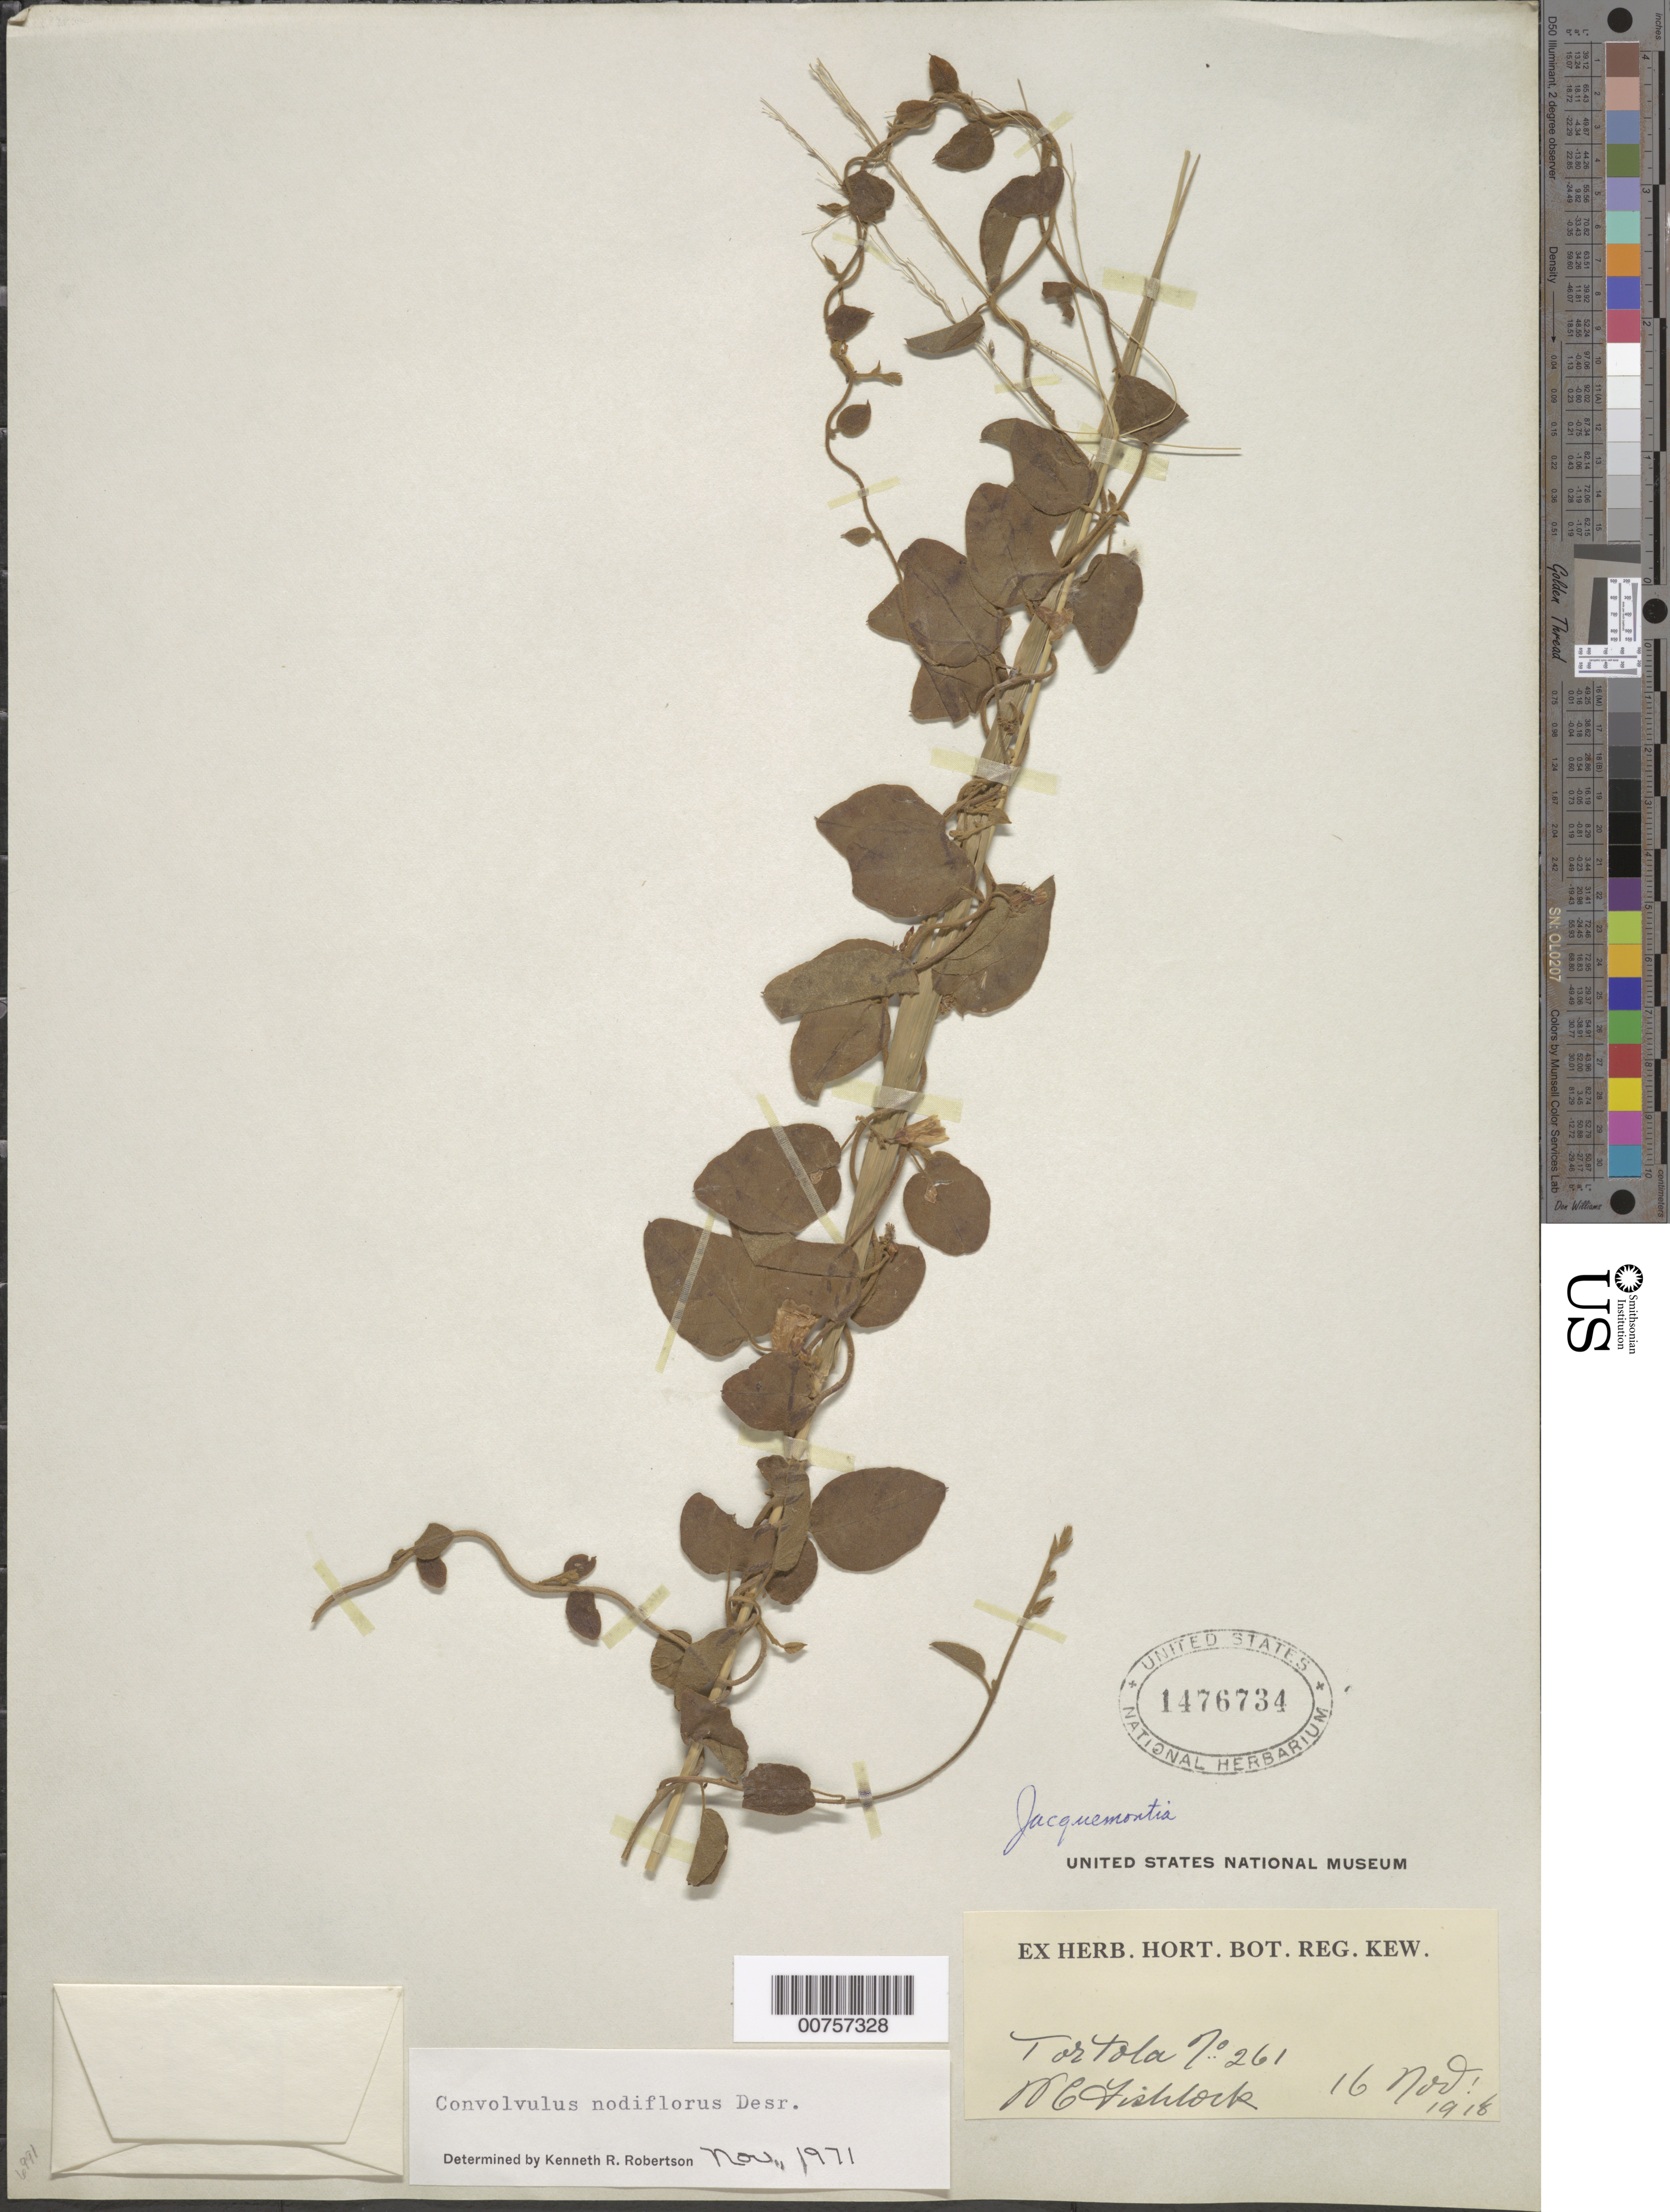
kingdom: Plantae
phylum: Tracheophyta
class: Magnoliopsida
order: Solanales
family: Convolvulaceae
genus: Convolvulus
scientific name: Convolvulus nodiflorus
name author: Desr.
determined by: Robertson, K. R.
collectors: W. Fishlock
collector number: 261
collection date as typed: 16 Nov 1918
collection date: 1918-11-16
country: British Virgin Islands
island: Tortola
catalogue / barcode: US 1476734